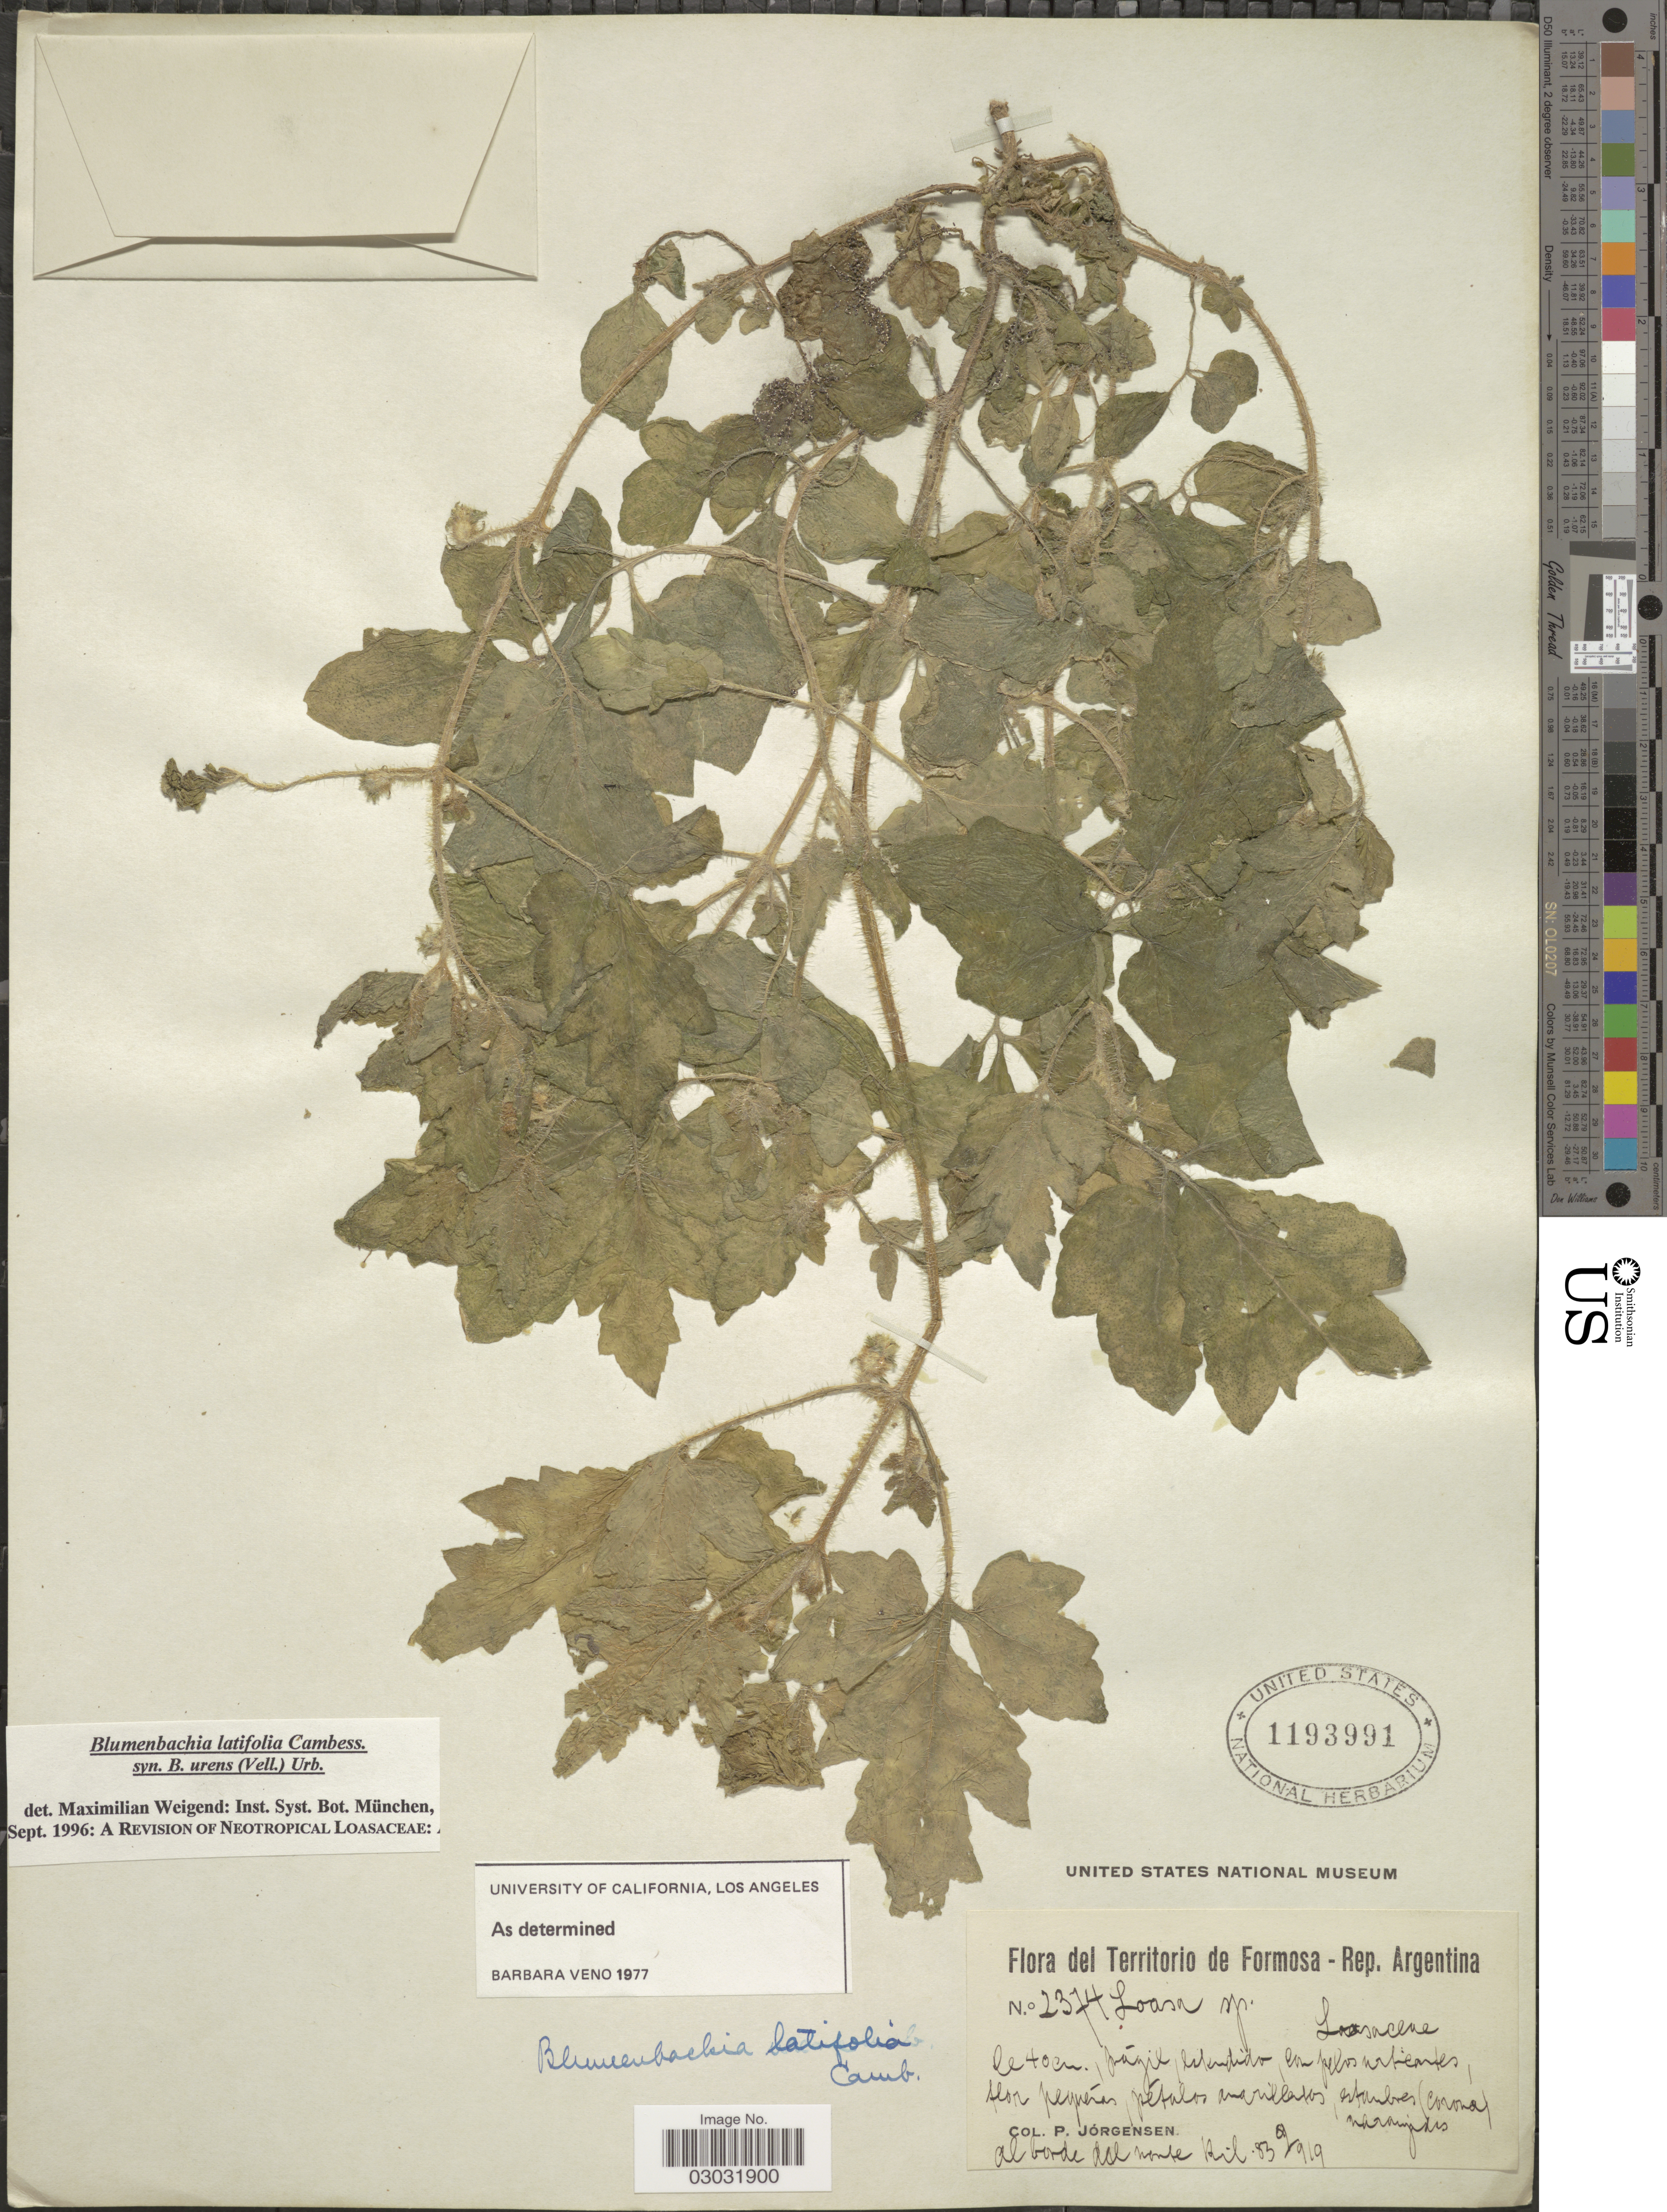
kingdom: Plantae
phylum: Tracheophyta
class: Magnoliopsida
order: Cornales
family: Loasaceae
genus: Blumenbachia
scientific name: Blumenbachia latifolia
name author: Cambess.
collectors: P. Jörgensen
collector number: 2374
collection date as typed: Transcribed d/m/y: 9/9/83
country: Argentina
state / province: Formosa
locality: Territorio de Formosa. Al borde de monte Kil. 83.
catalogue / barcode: US 1193991